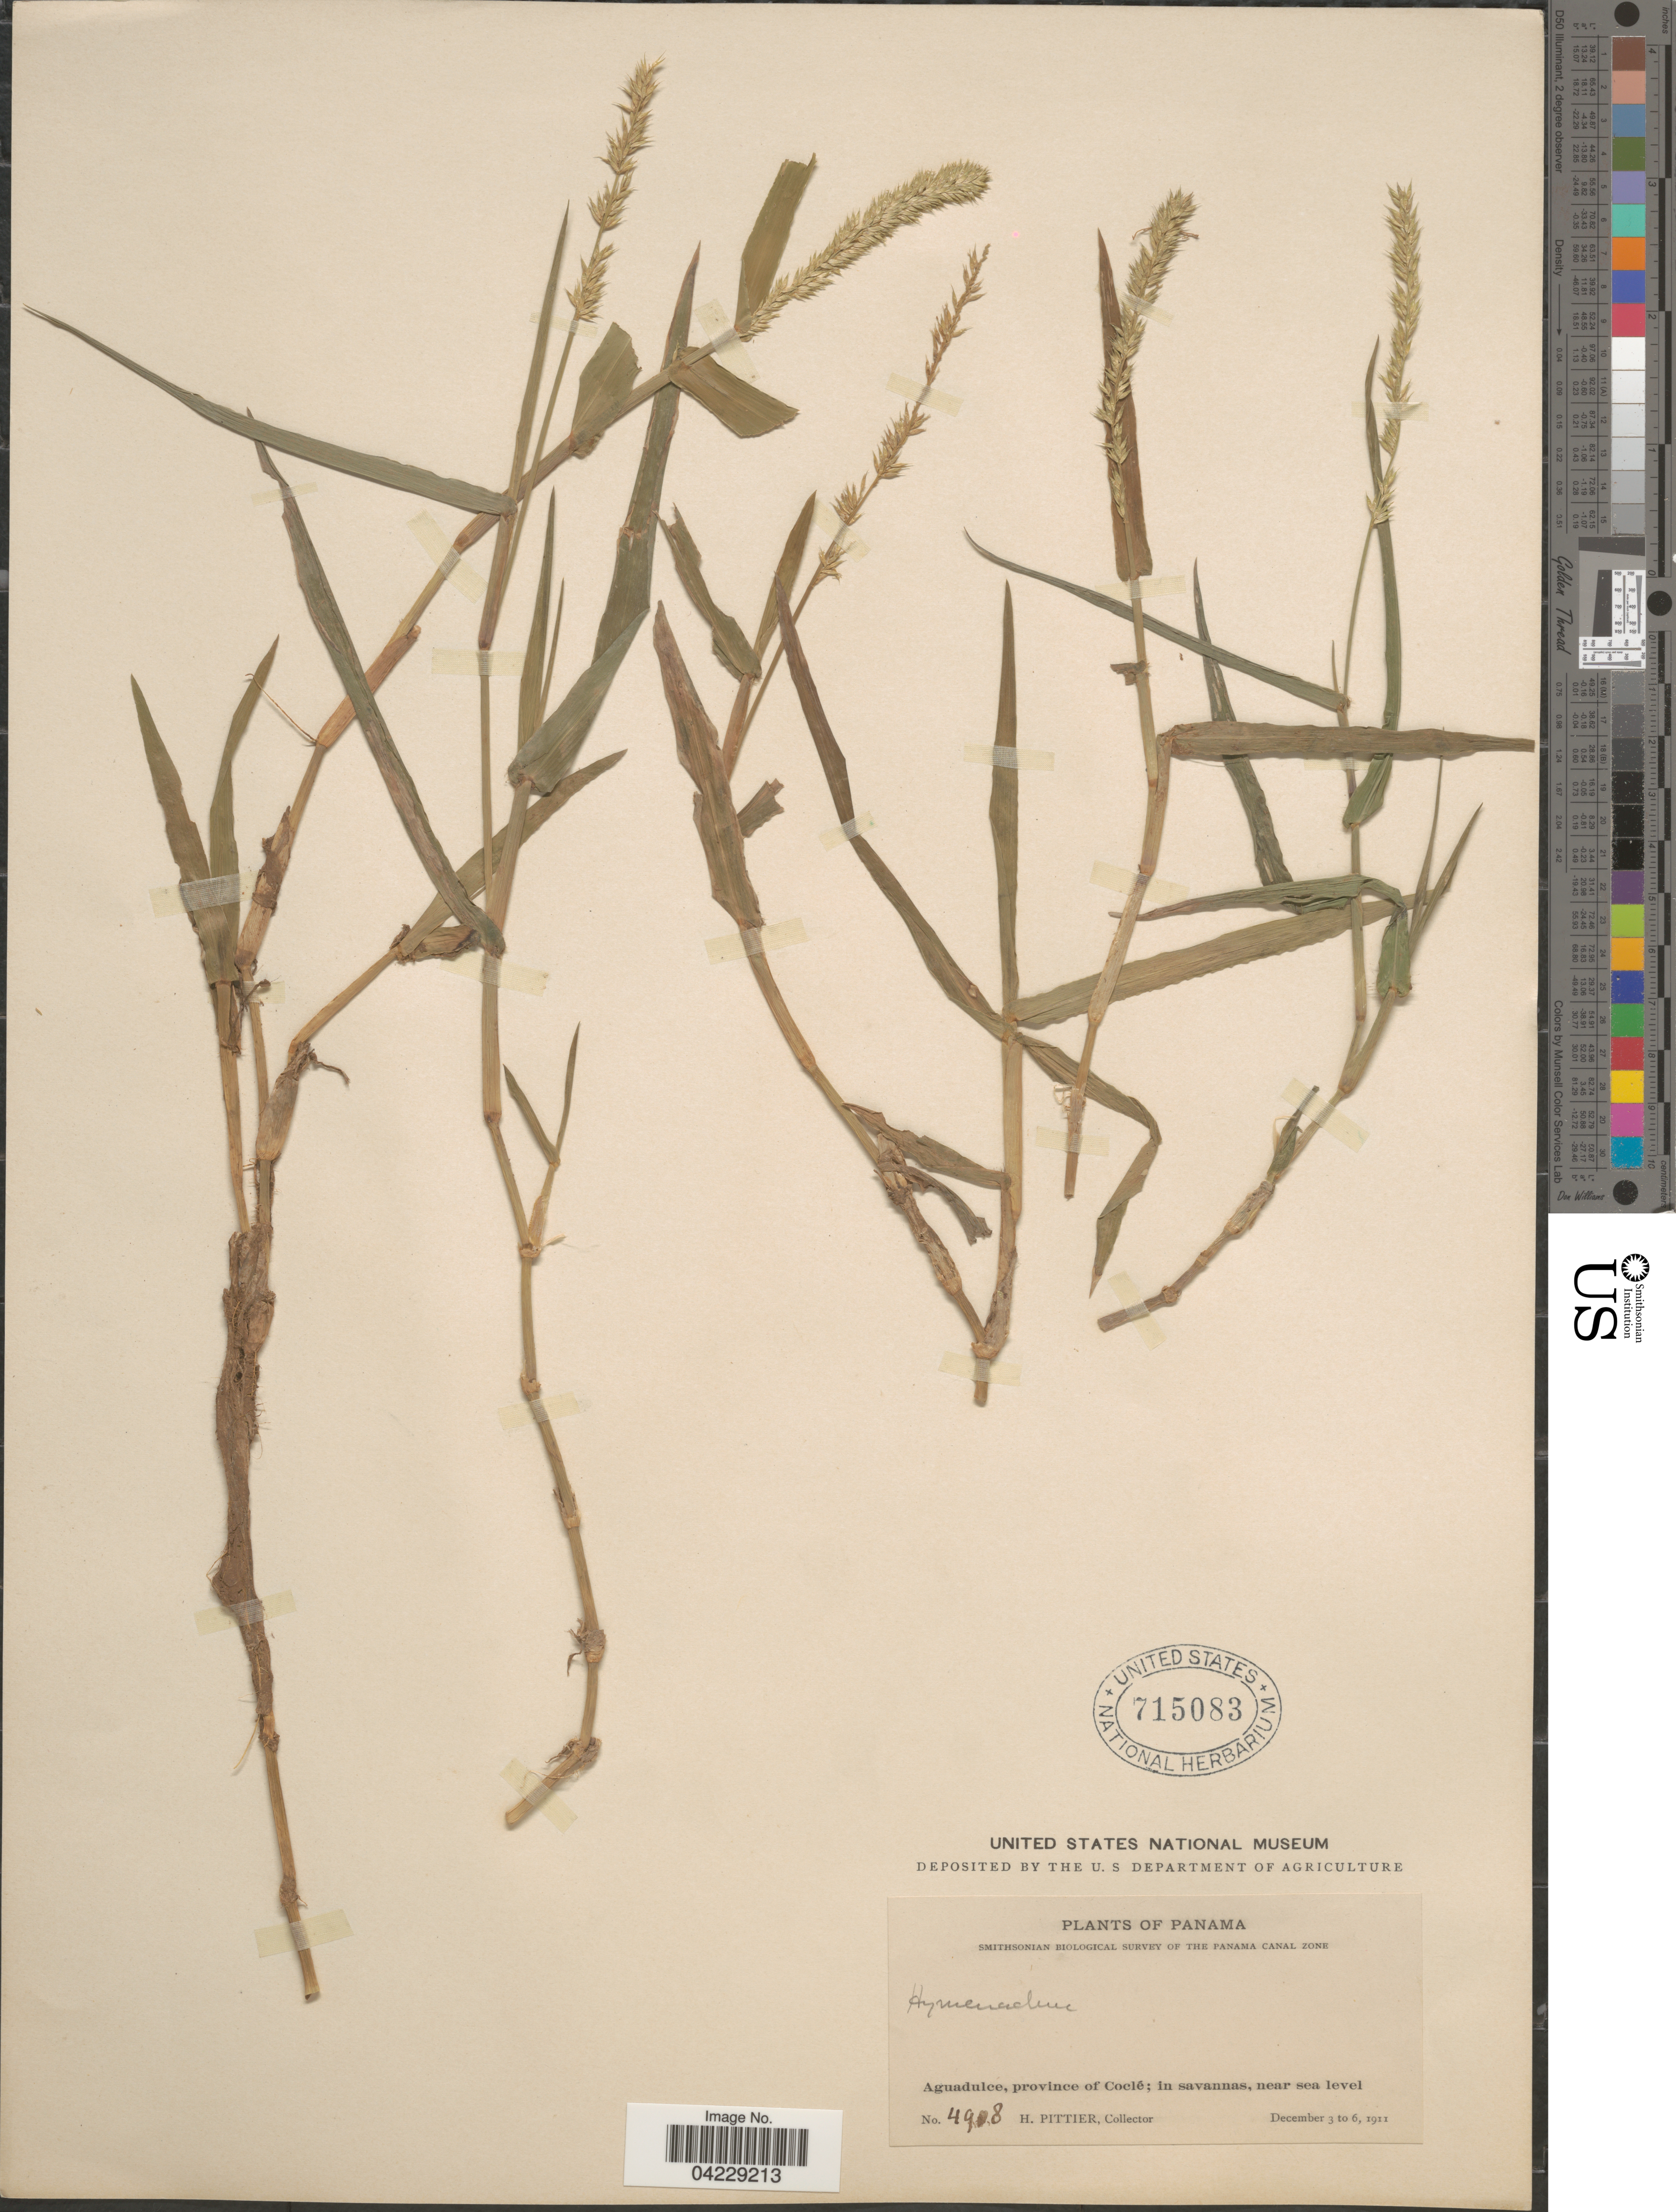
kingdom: Plantae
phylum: Tracheophyta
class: Liliopsida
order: Poales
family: Poaceae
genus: Hymenachne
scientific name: Hymenachne amplexicaulis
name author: (Rudge) Nees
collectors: H. F. Pittier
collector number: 4908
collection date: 1911-12-03/1911-12-06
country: Panama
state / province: Cocle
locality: Smithsonian Biological Survey of the Panama Canal Zone. Aguadulce.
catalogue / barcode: US 715083